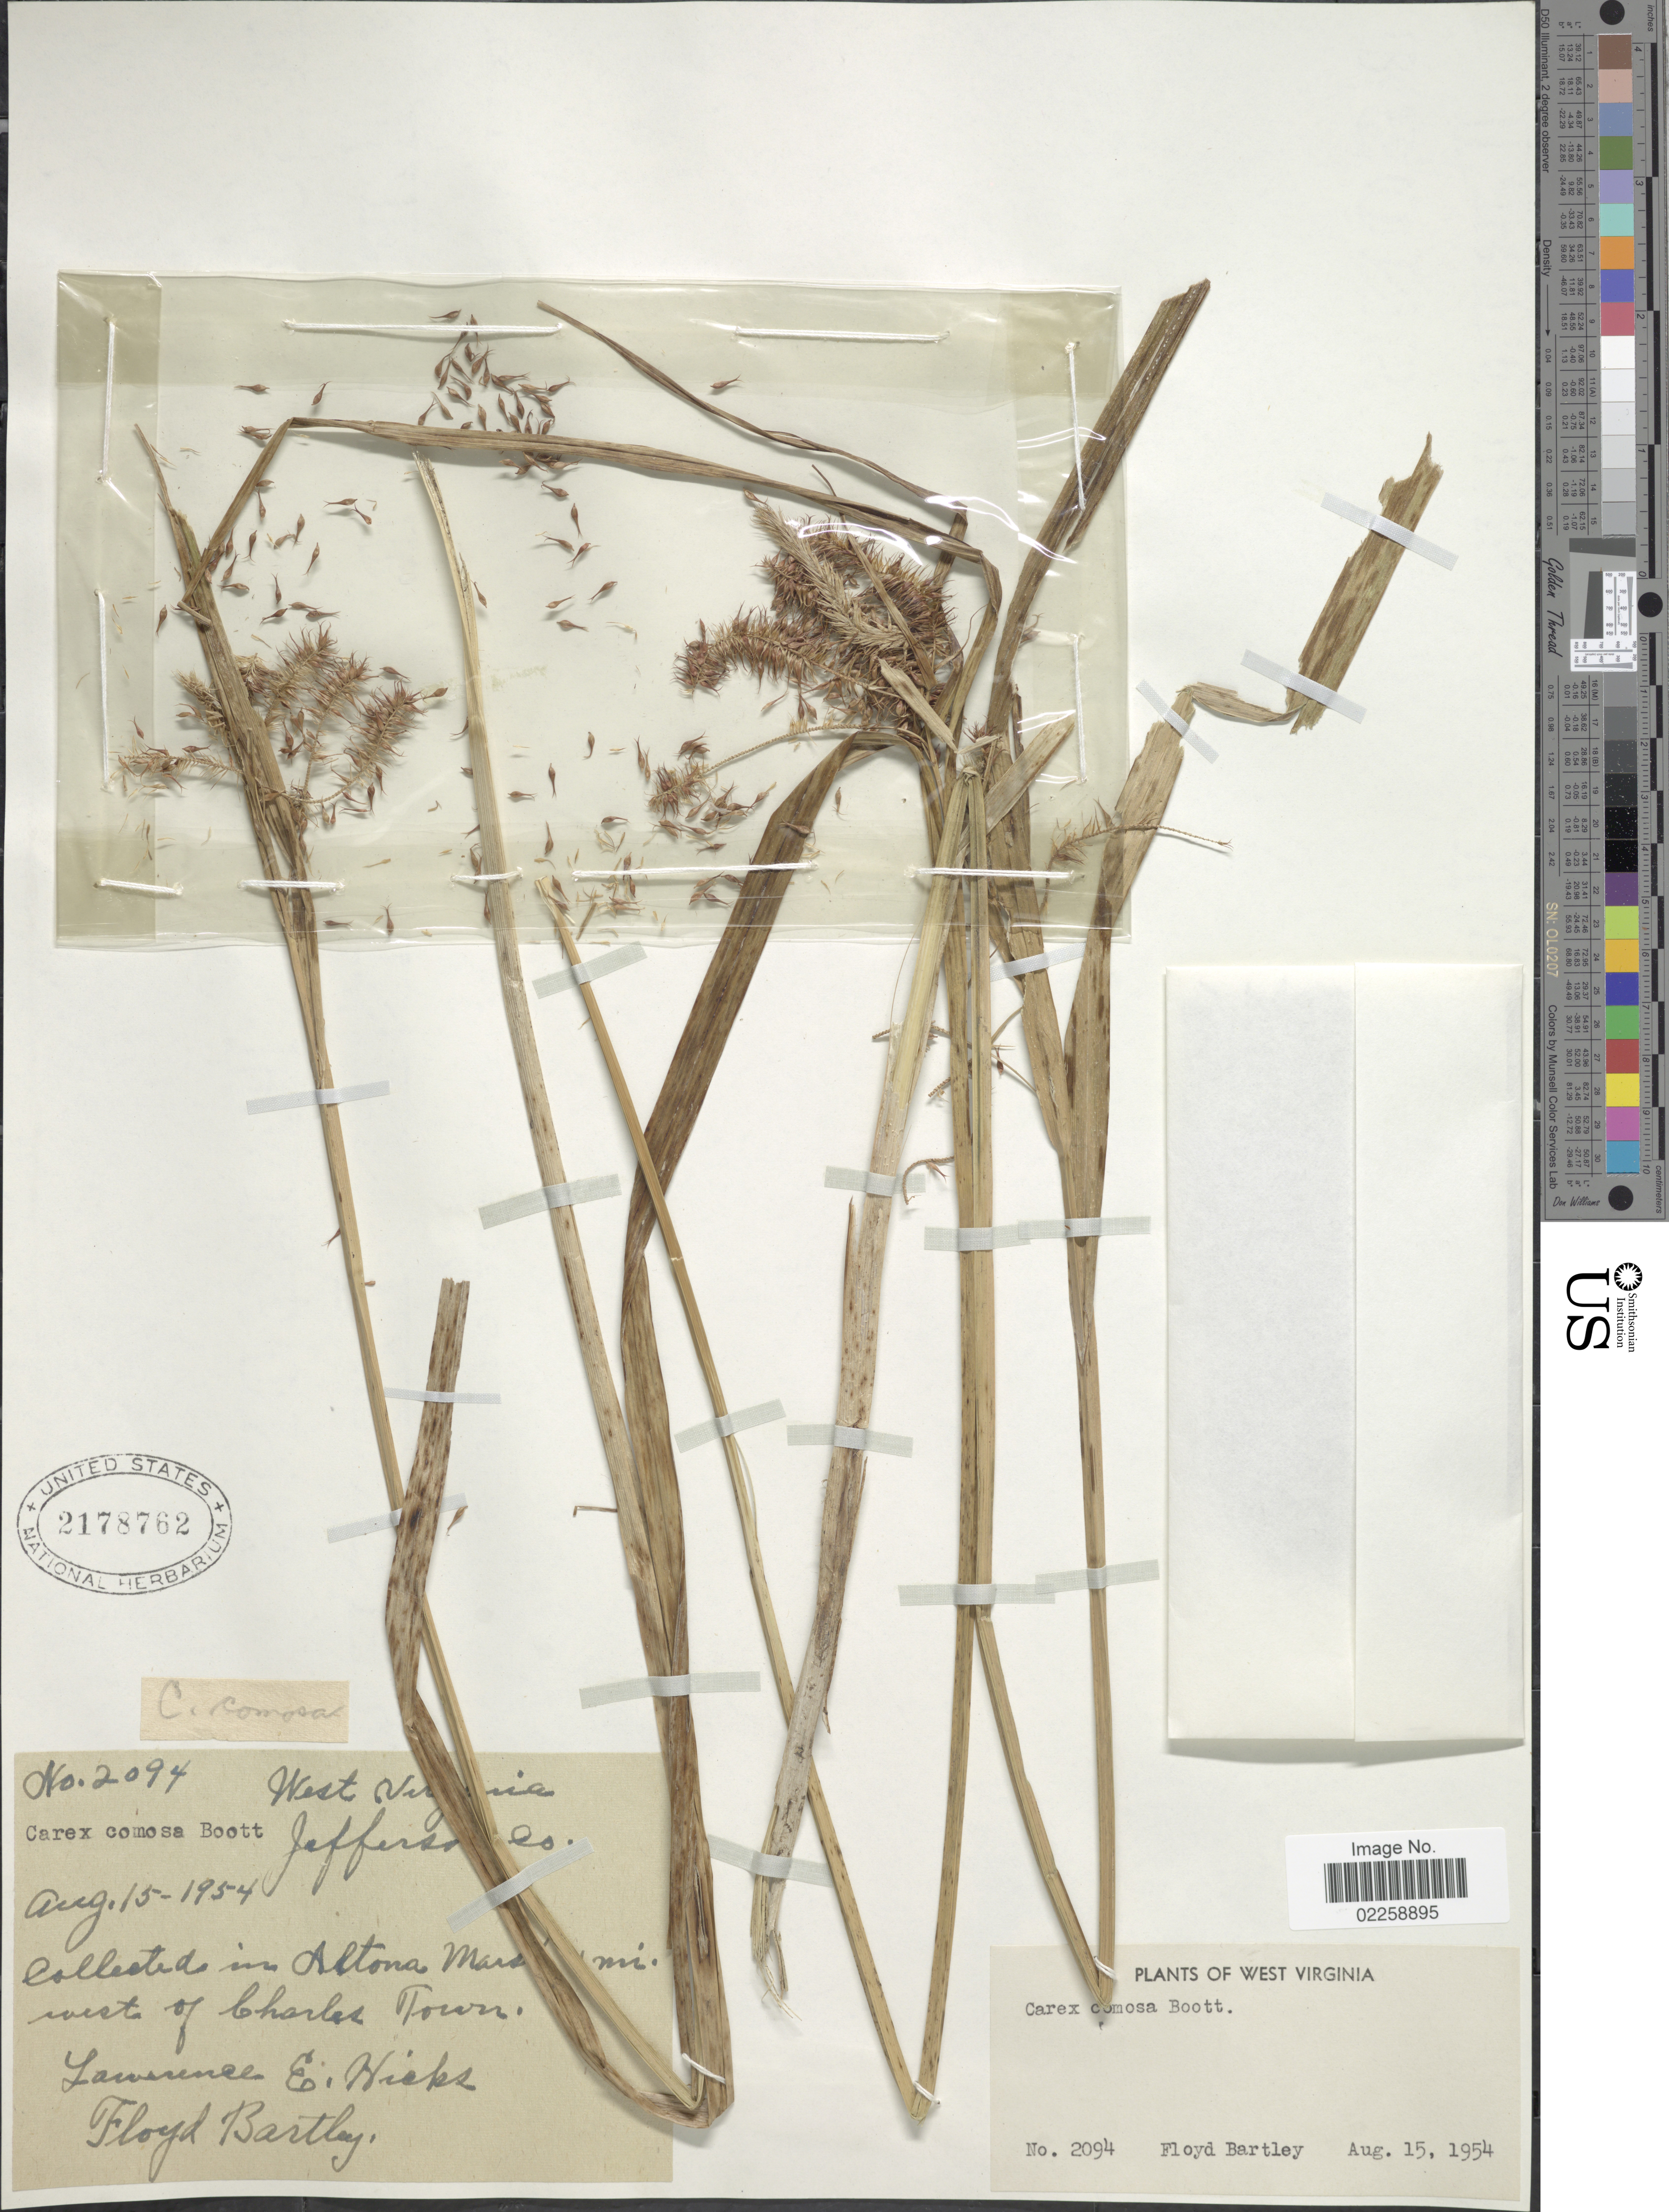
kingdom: Plantae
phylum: Tracheophyta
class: Liliopsida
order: Poales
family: Cyperaceae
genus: Carex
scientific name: Carex comosa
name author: Boott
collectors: F. Bartley & L. E. Hicks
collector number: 2094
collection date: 1954-08-15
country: United States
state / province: West Virginia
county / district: Jefferson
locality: Jefferson Co., in Altona marsh [illegible text] mi west of Charles Town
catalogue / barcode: US 2178762